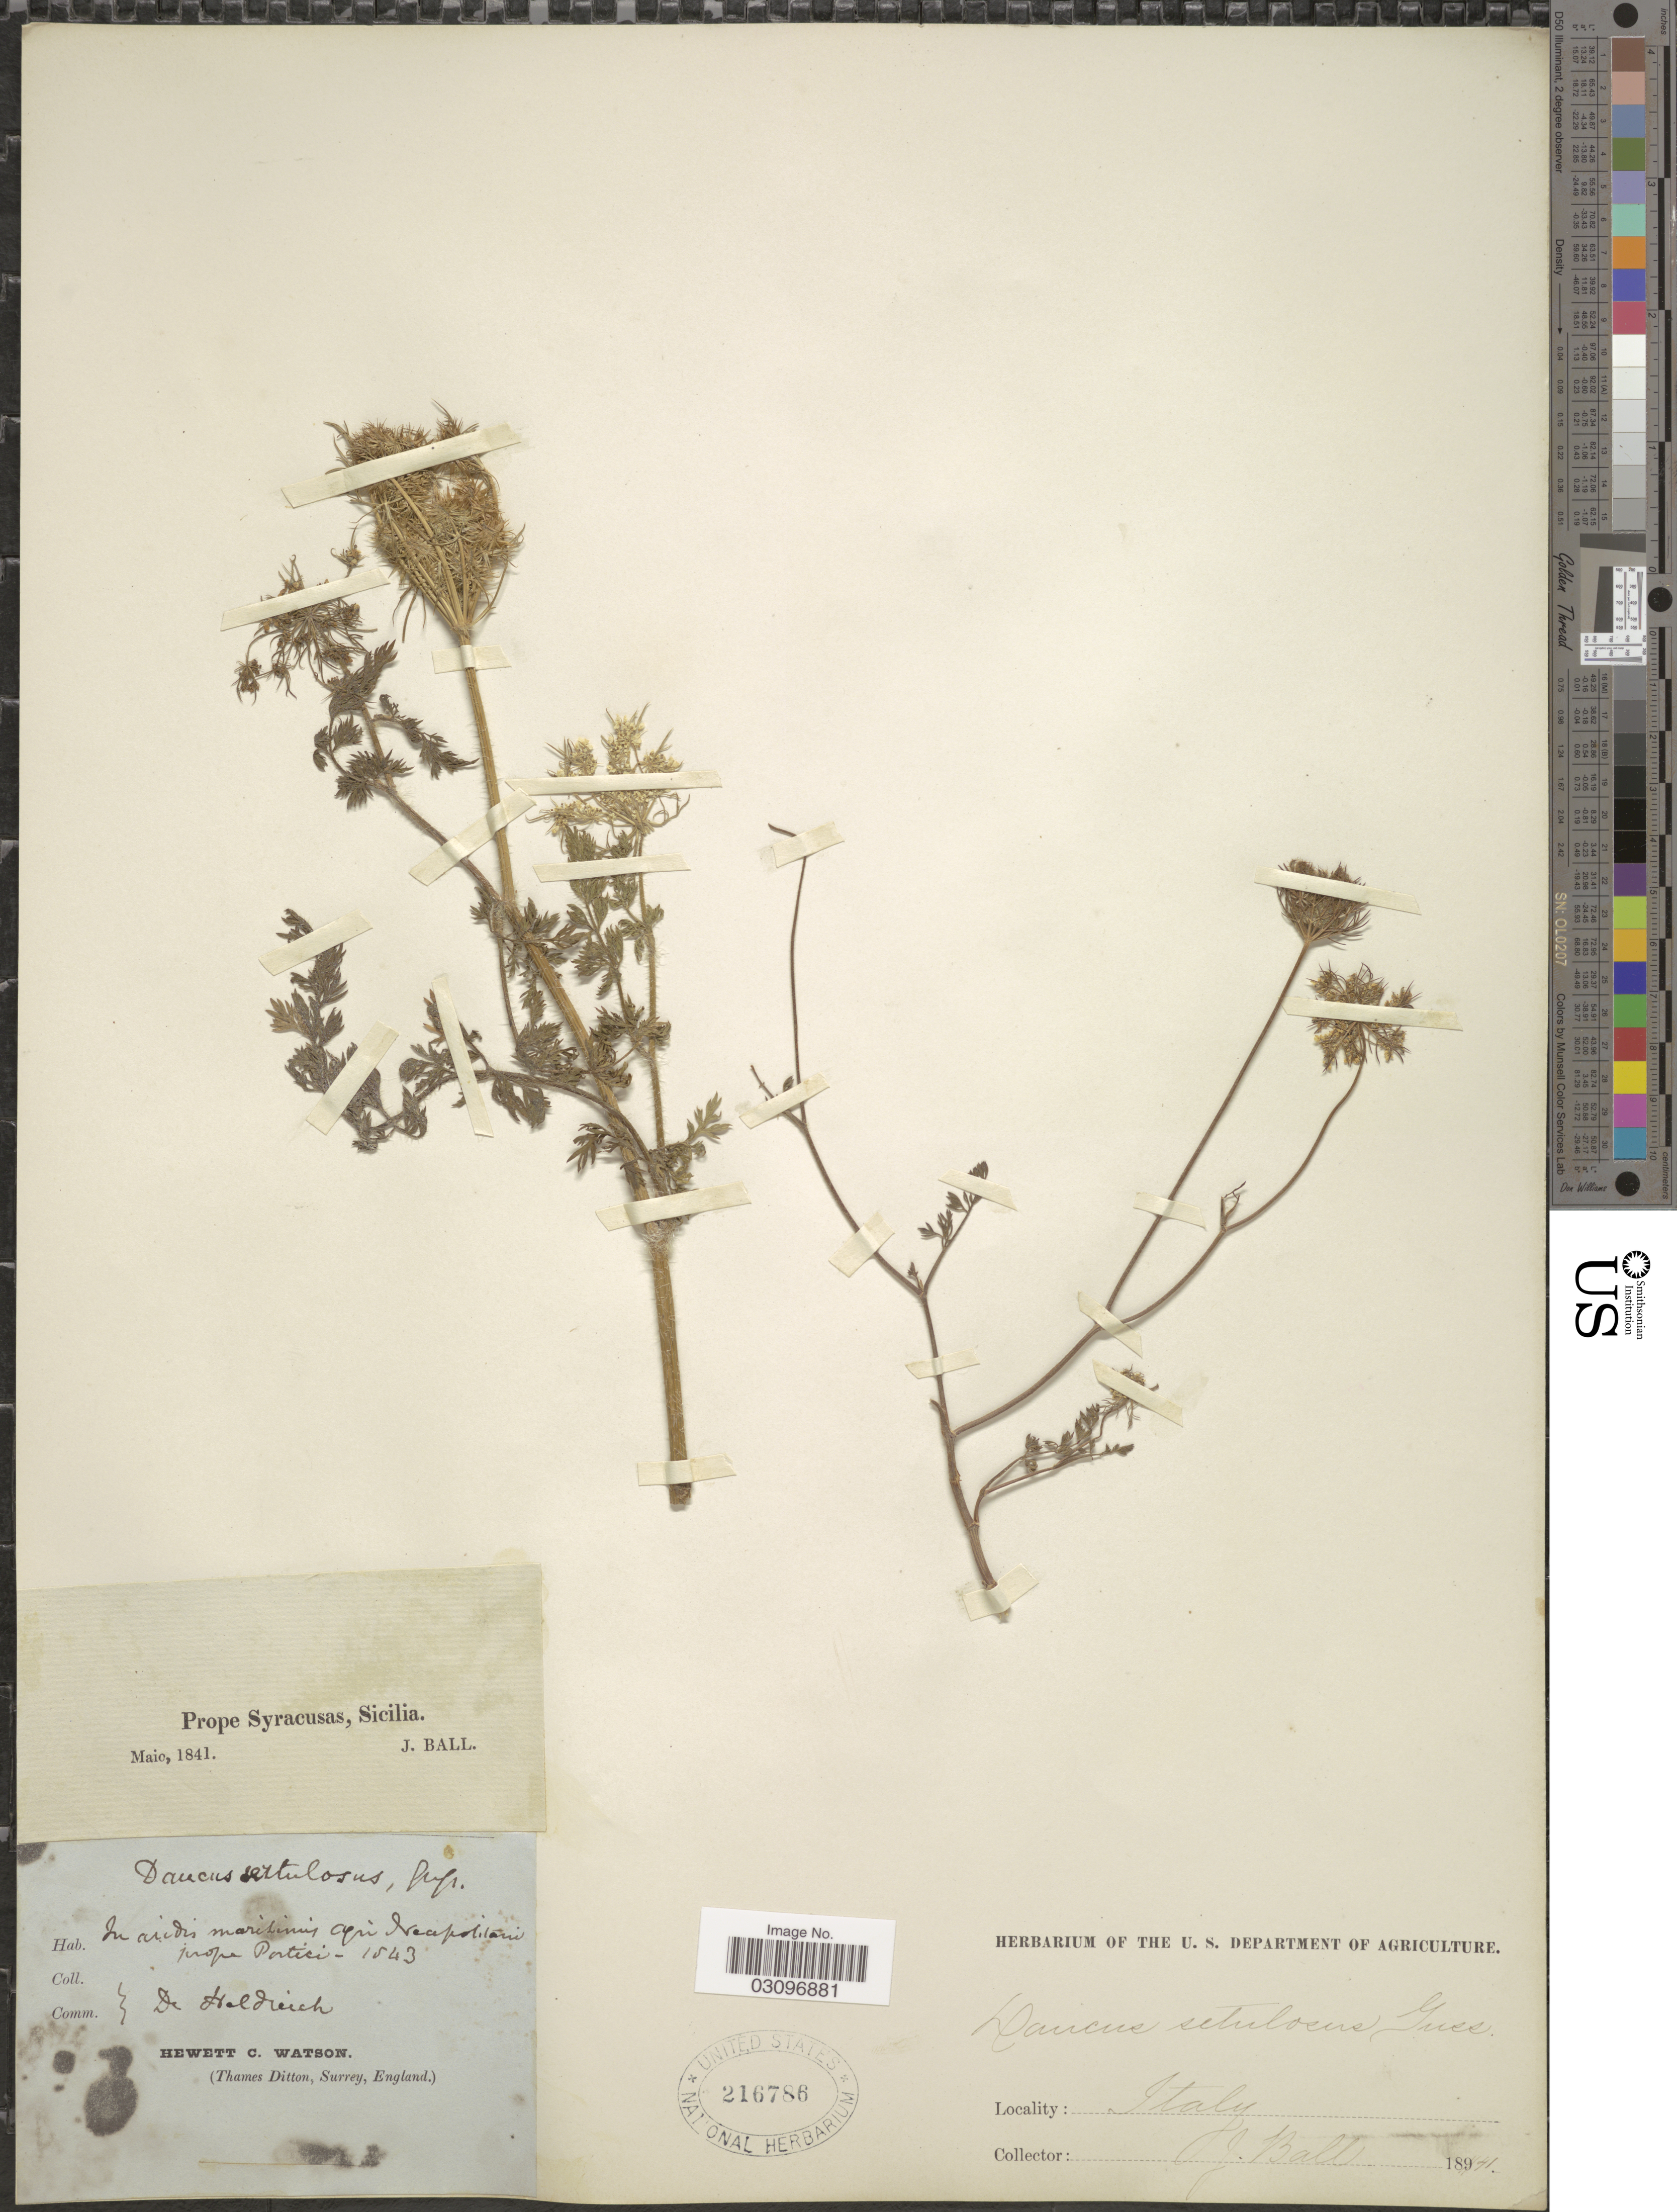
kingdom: Plantae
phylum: Tracheophyta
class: Magnoliopsida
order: Apiales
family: Apiaceae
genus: Daucus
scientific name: Daucus setulosus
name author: Gussone ex DC.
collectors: -. De Heldreich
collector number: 1843?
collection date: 1841-05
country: Italy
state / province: Siciliana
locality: Prope Syracusas, Sicilia. In aridis maritimes agri Neapolitani prope Portici.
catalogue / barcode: US 216786